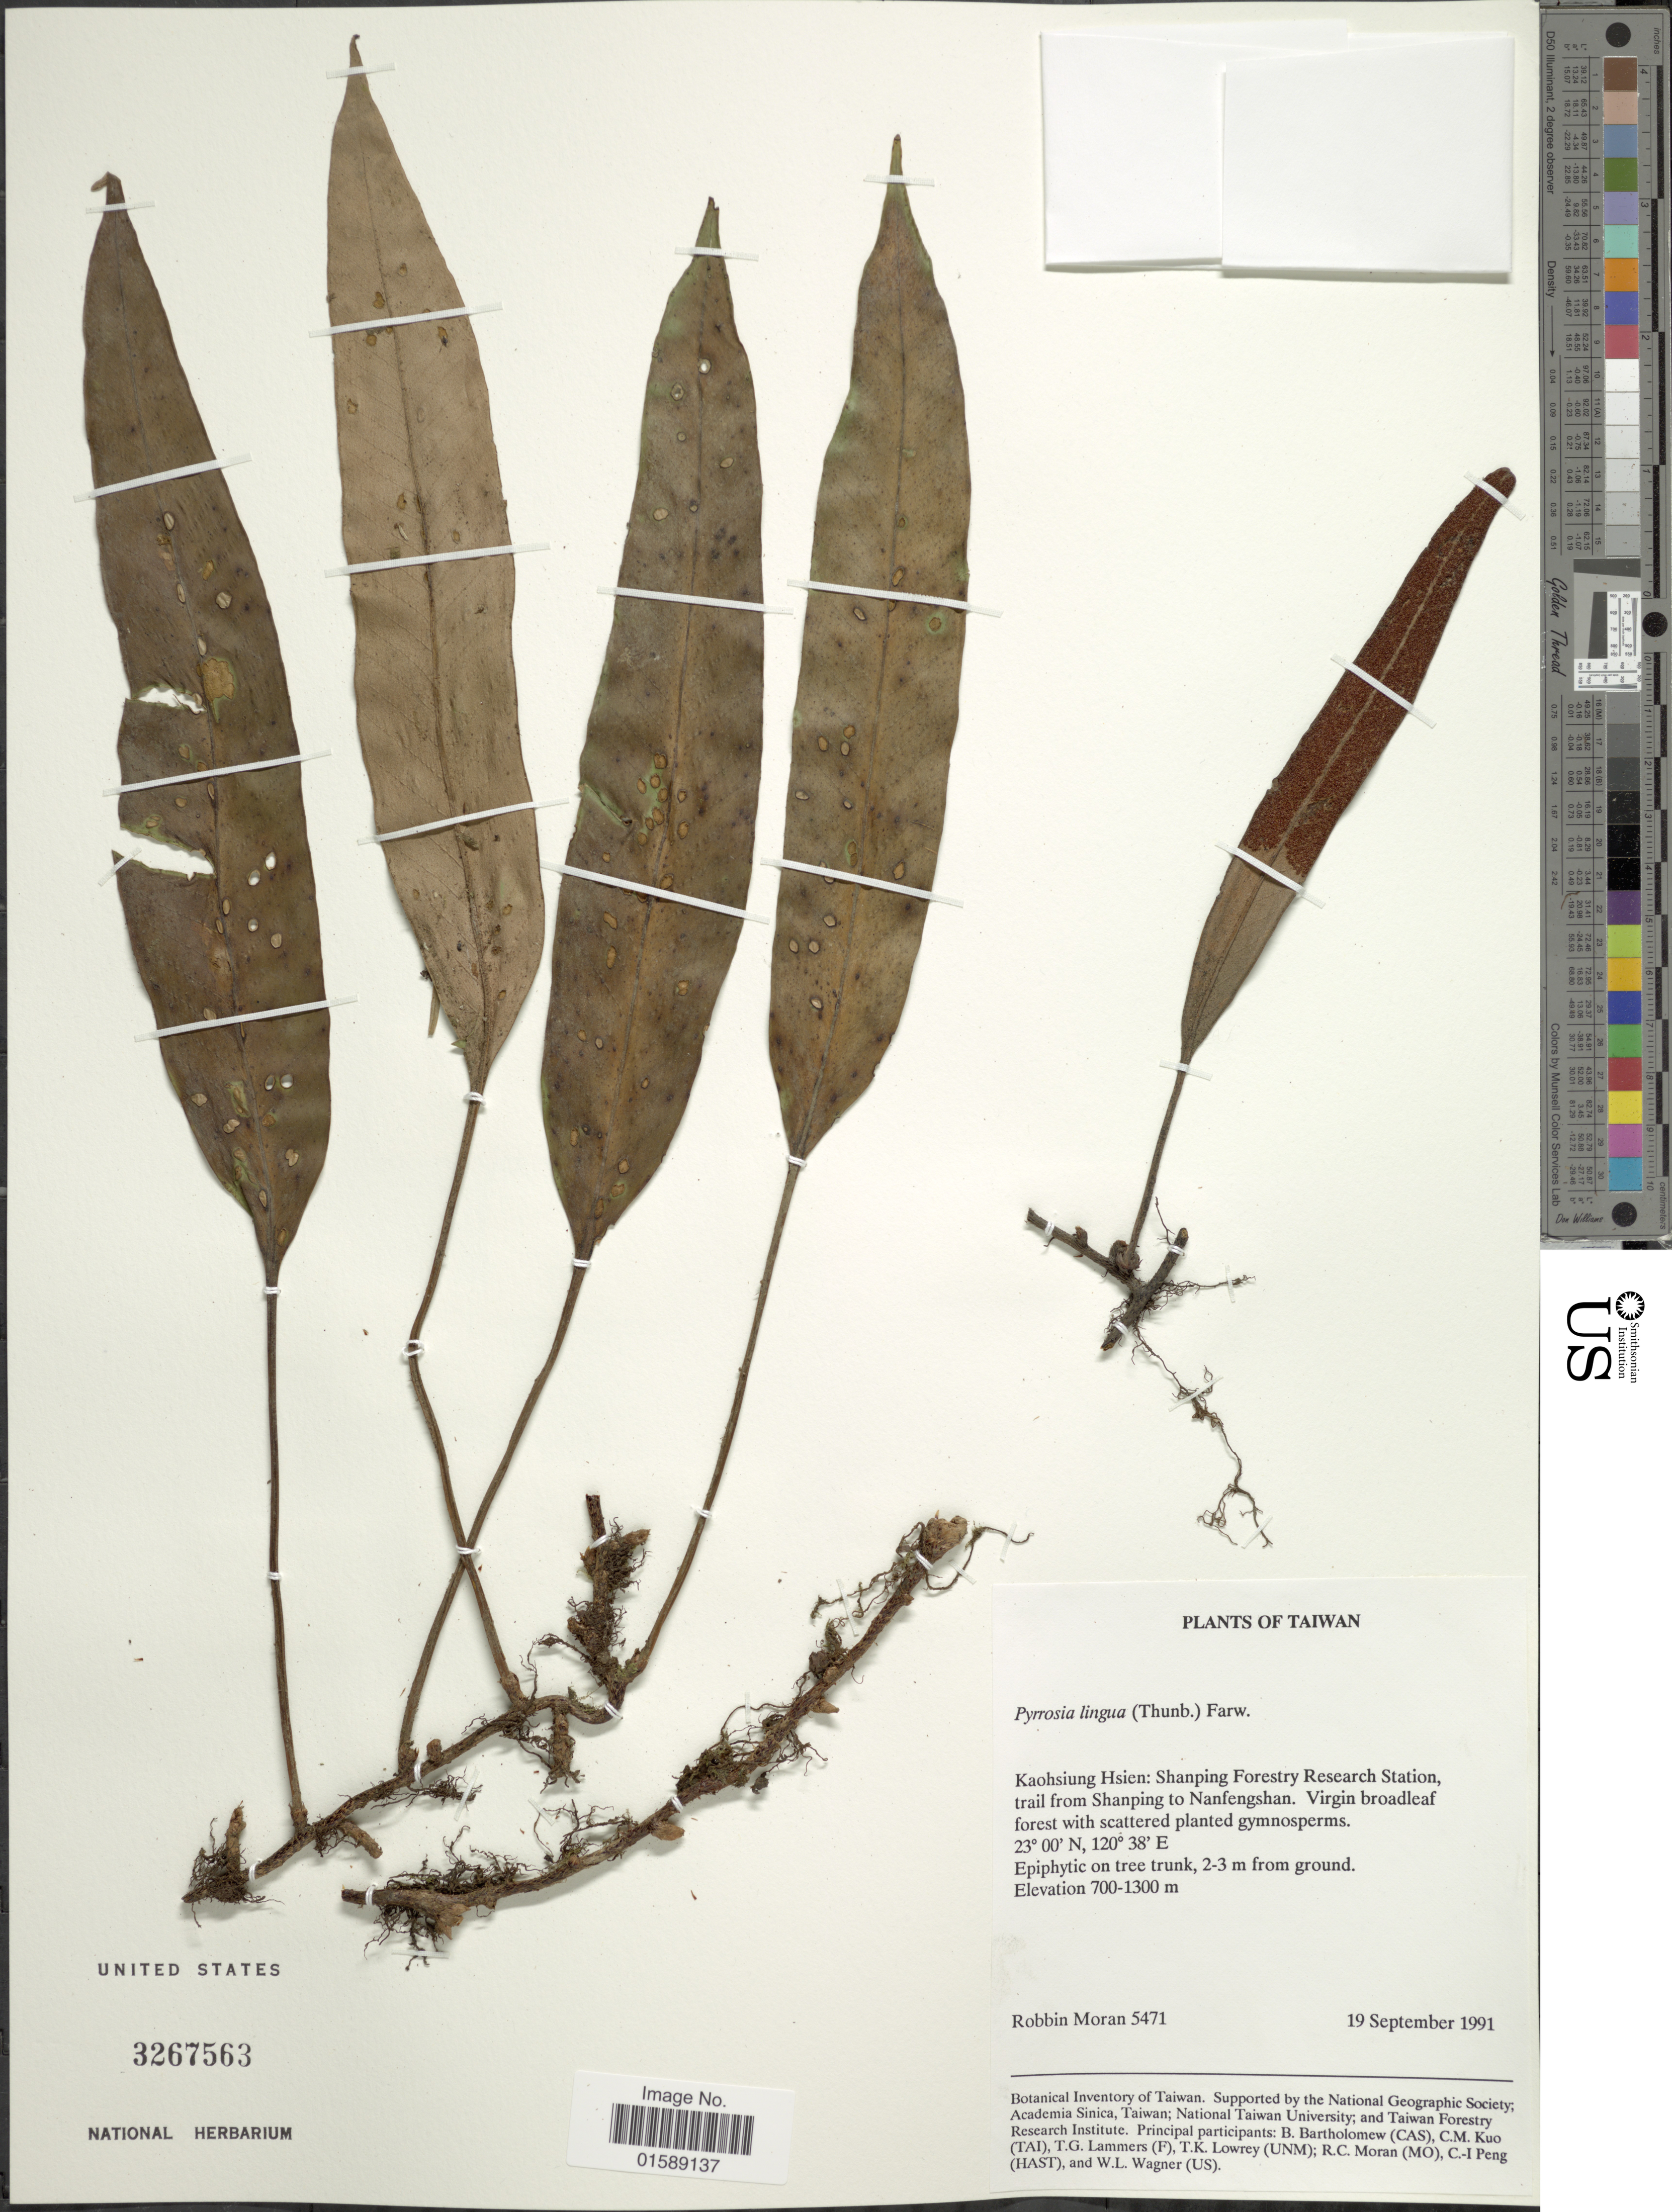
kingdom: Plantae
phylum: Tracheophyta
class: Polypodiopsida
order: Polypodiales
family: Polypodiaceae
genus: Pyrrosia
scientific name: Pyrrosia lingua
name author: (Thurb.) Farw.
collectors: R. C. Moran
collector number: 5471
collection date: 1991-09-19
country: Taiwan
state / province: Kaohsiung City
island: Taiwan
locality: Kaohsiung Hsien: Shanping Forestry Research Station, trail from Shanping to Nanfengshan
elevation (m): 700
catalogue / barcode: US 3267563